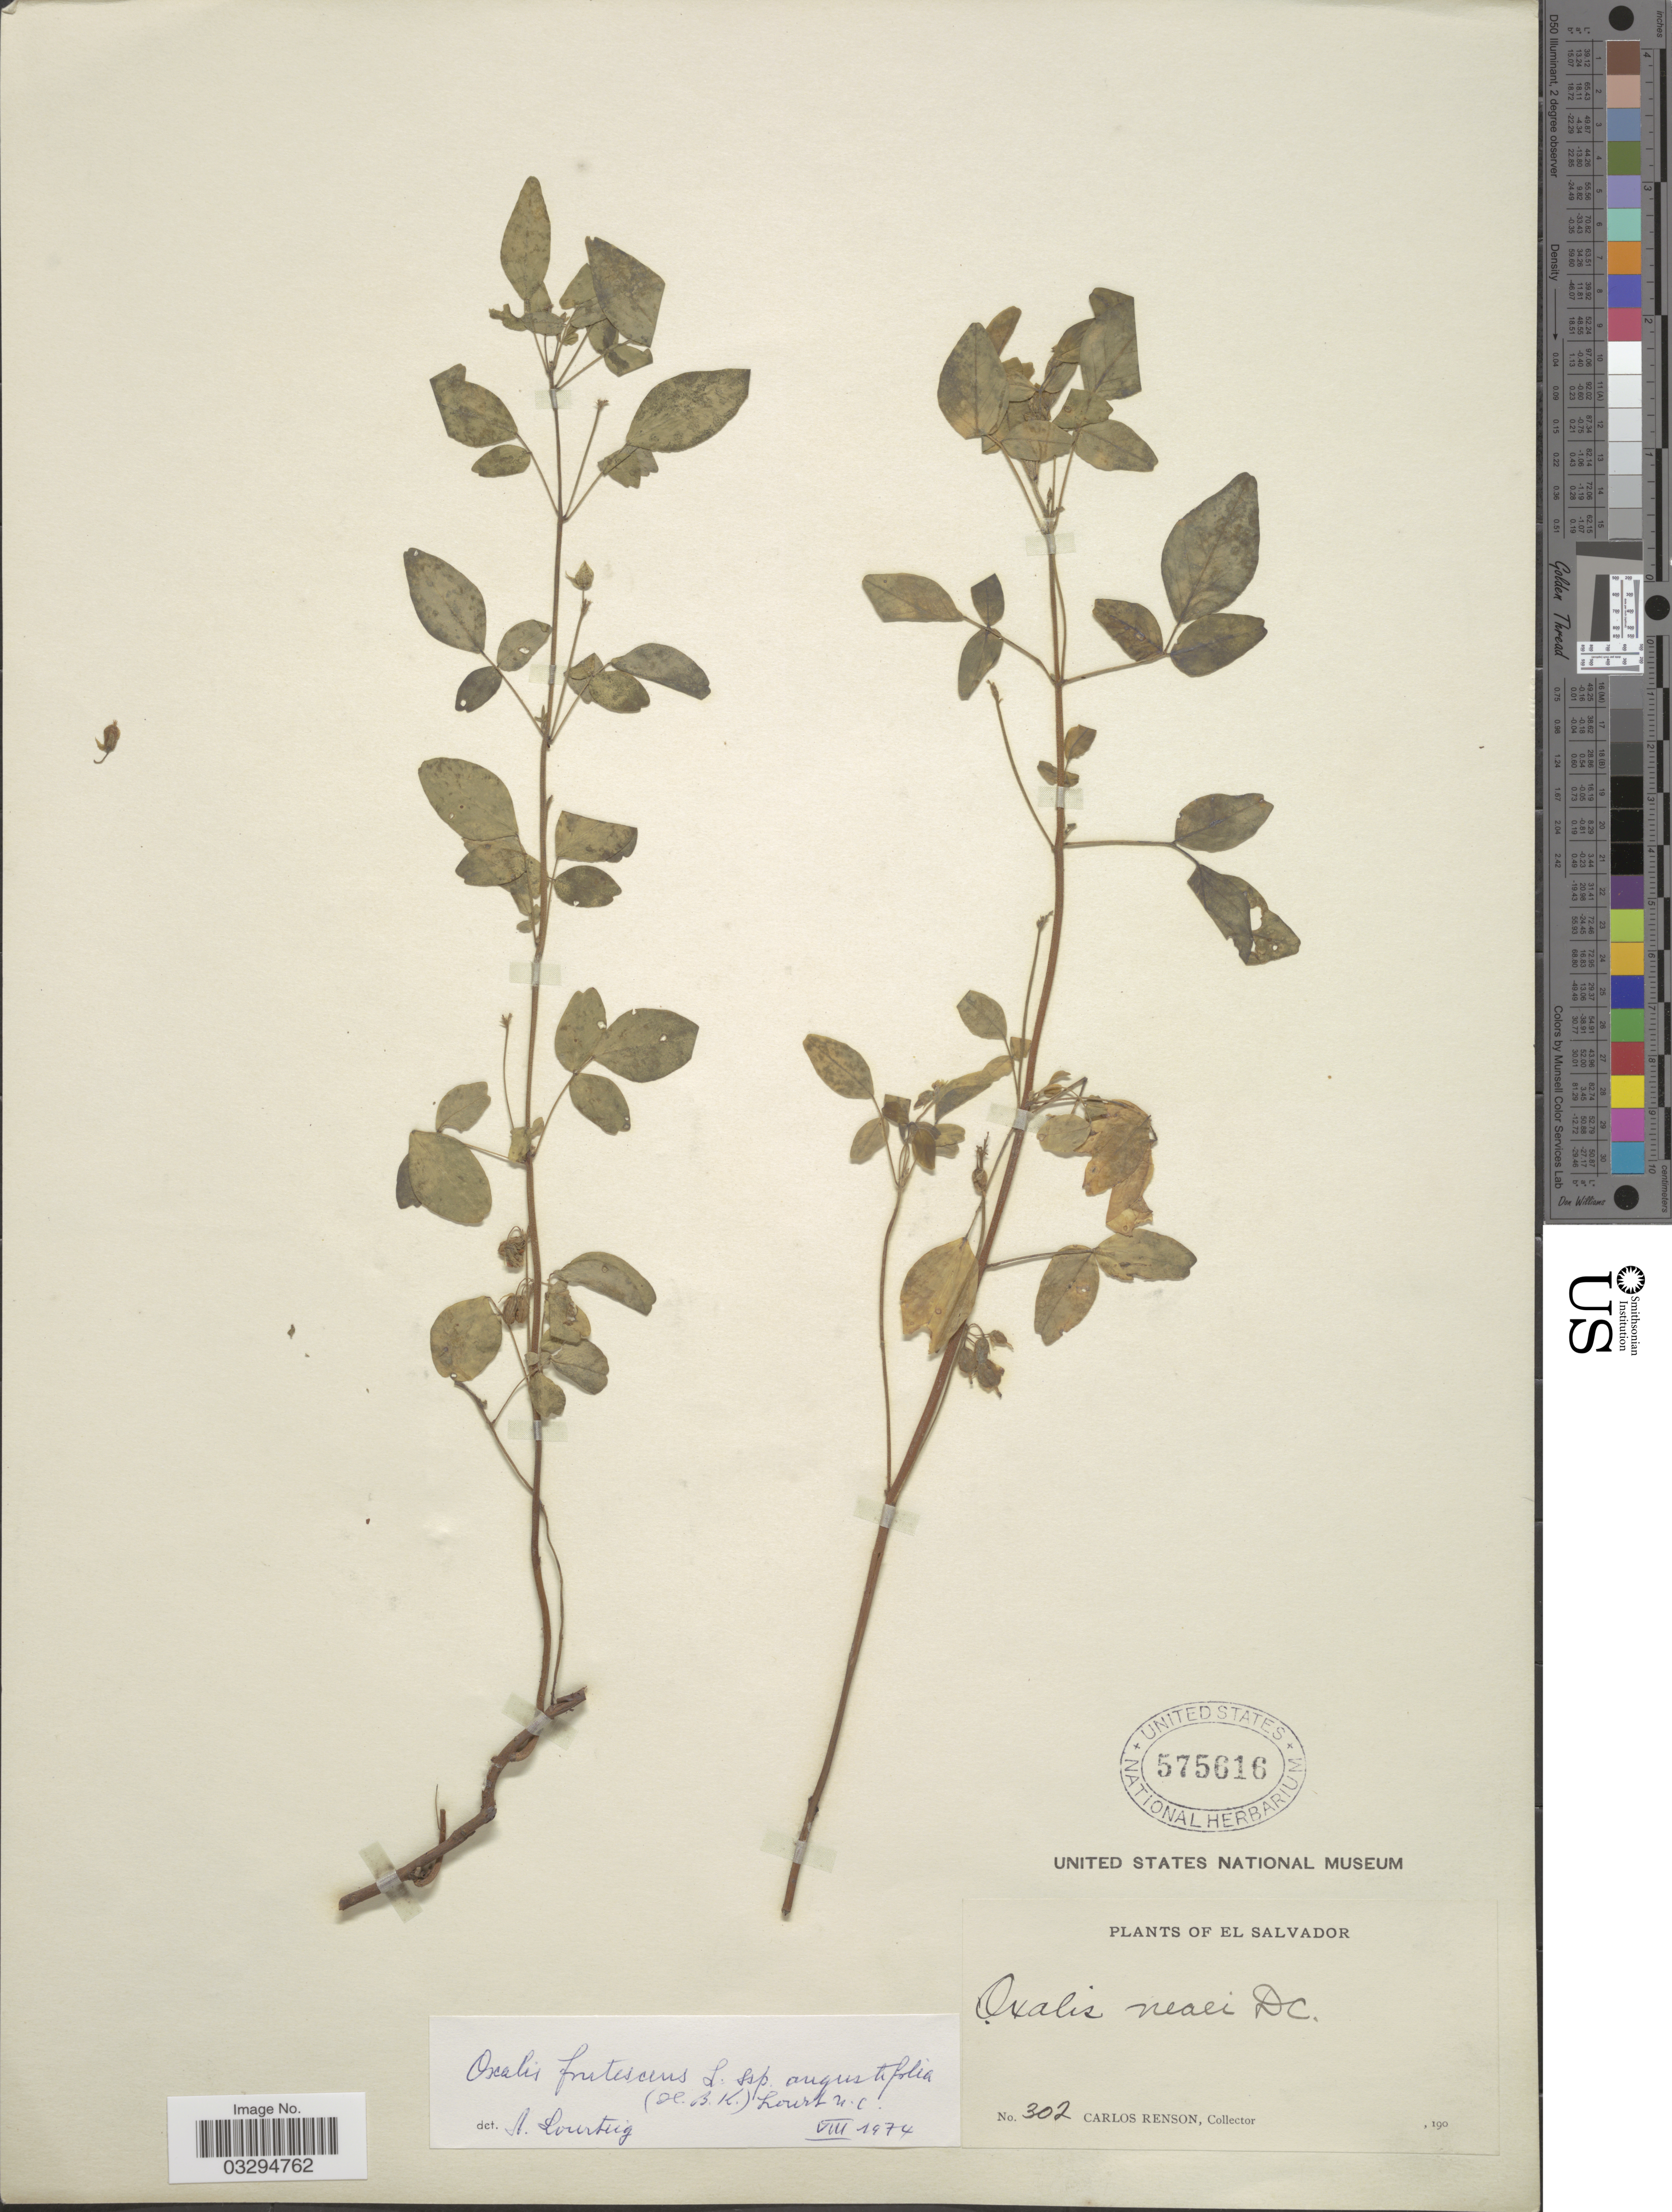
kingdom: Plantae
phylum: Tracheophyta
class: Magnoliopsida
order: Oxalidales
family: Oxalidaceae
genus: Oxalis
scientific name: Oxalis frutescens subsp. angustifolia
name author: (Kunth) Lourteig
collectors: C. Renson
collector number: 302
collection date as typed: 190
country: El Salvador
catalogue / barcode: US 575616